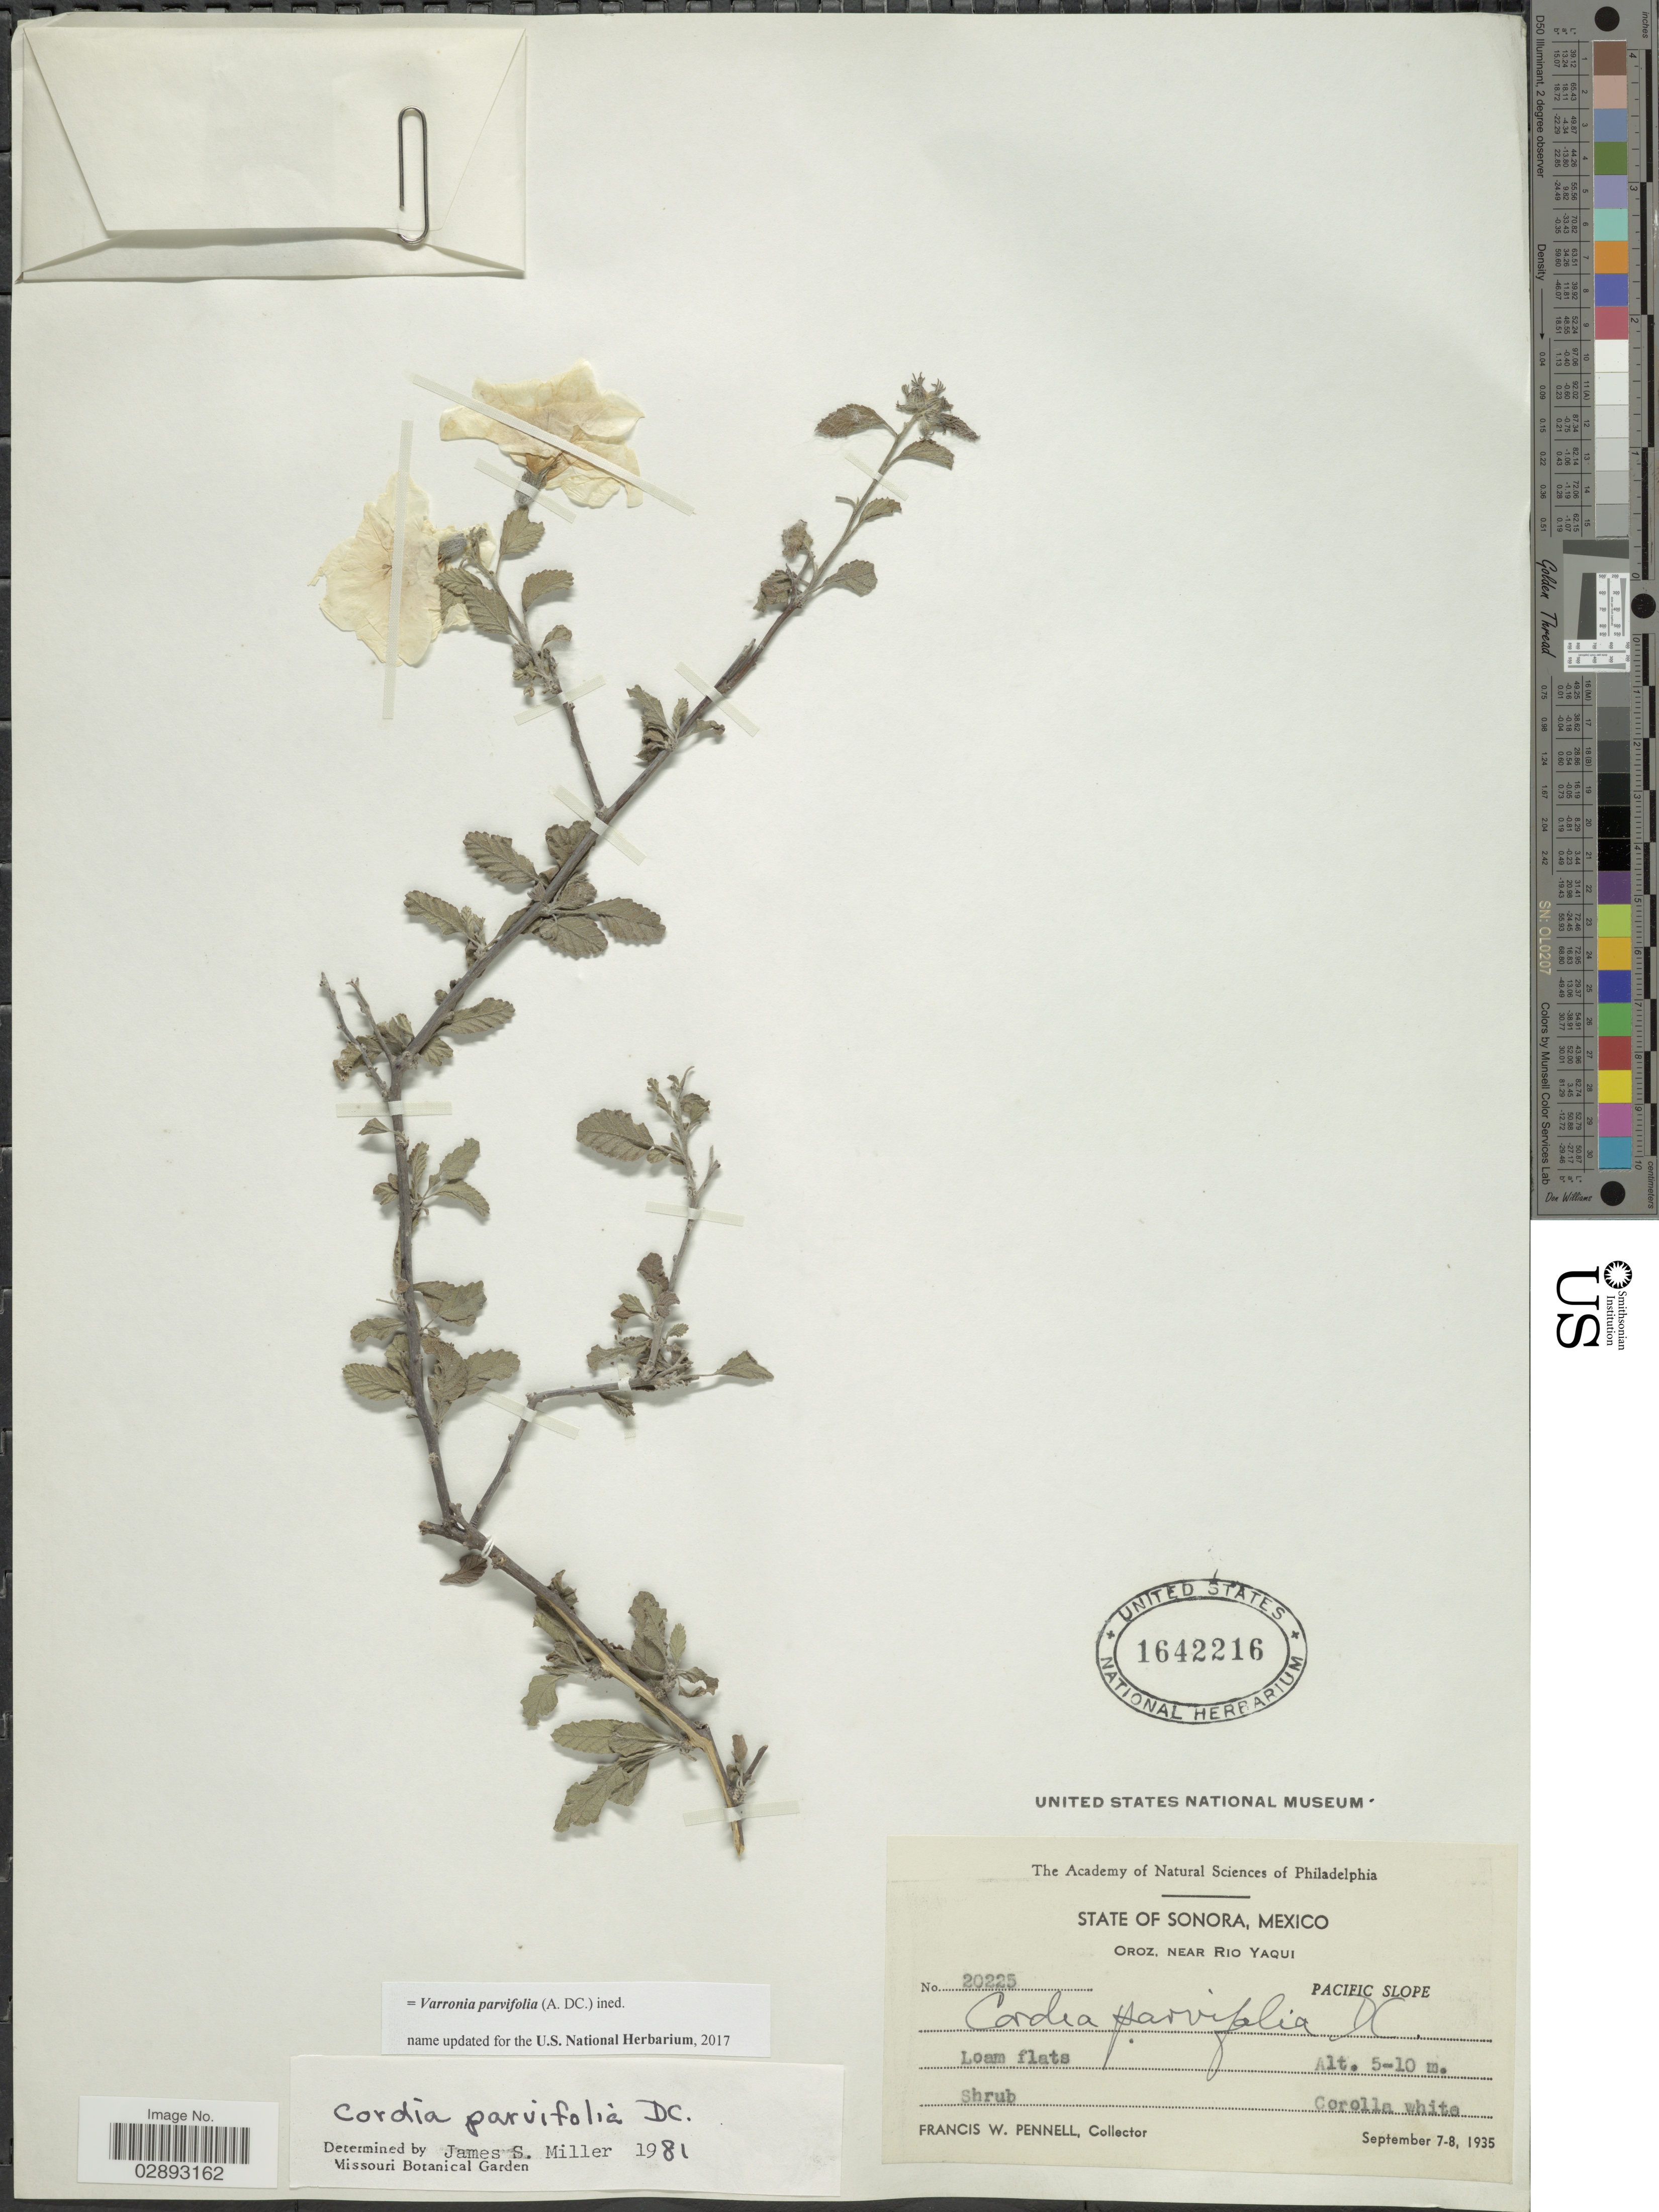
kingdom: Plantae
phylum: Tracheophyta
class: Magnoliopsida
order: Boraginales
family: Cordiaceae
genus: Varronia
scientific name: Varronia parvifolia (A. DC.) ined.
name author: (A. DC.)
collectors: F. W. Pennell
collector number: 20225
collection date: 1935-09-07/1935-09-08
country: Mexico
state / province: Sonora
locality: State of Sonora. Oroz. near Rio Yaqui. Pacific Slope.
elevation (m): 5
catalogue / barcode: US 1642216